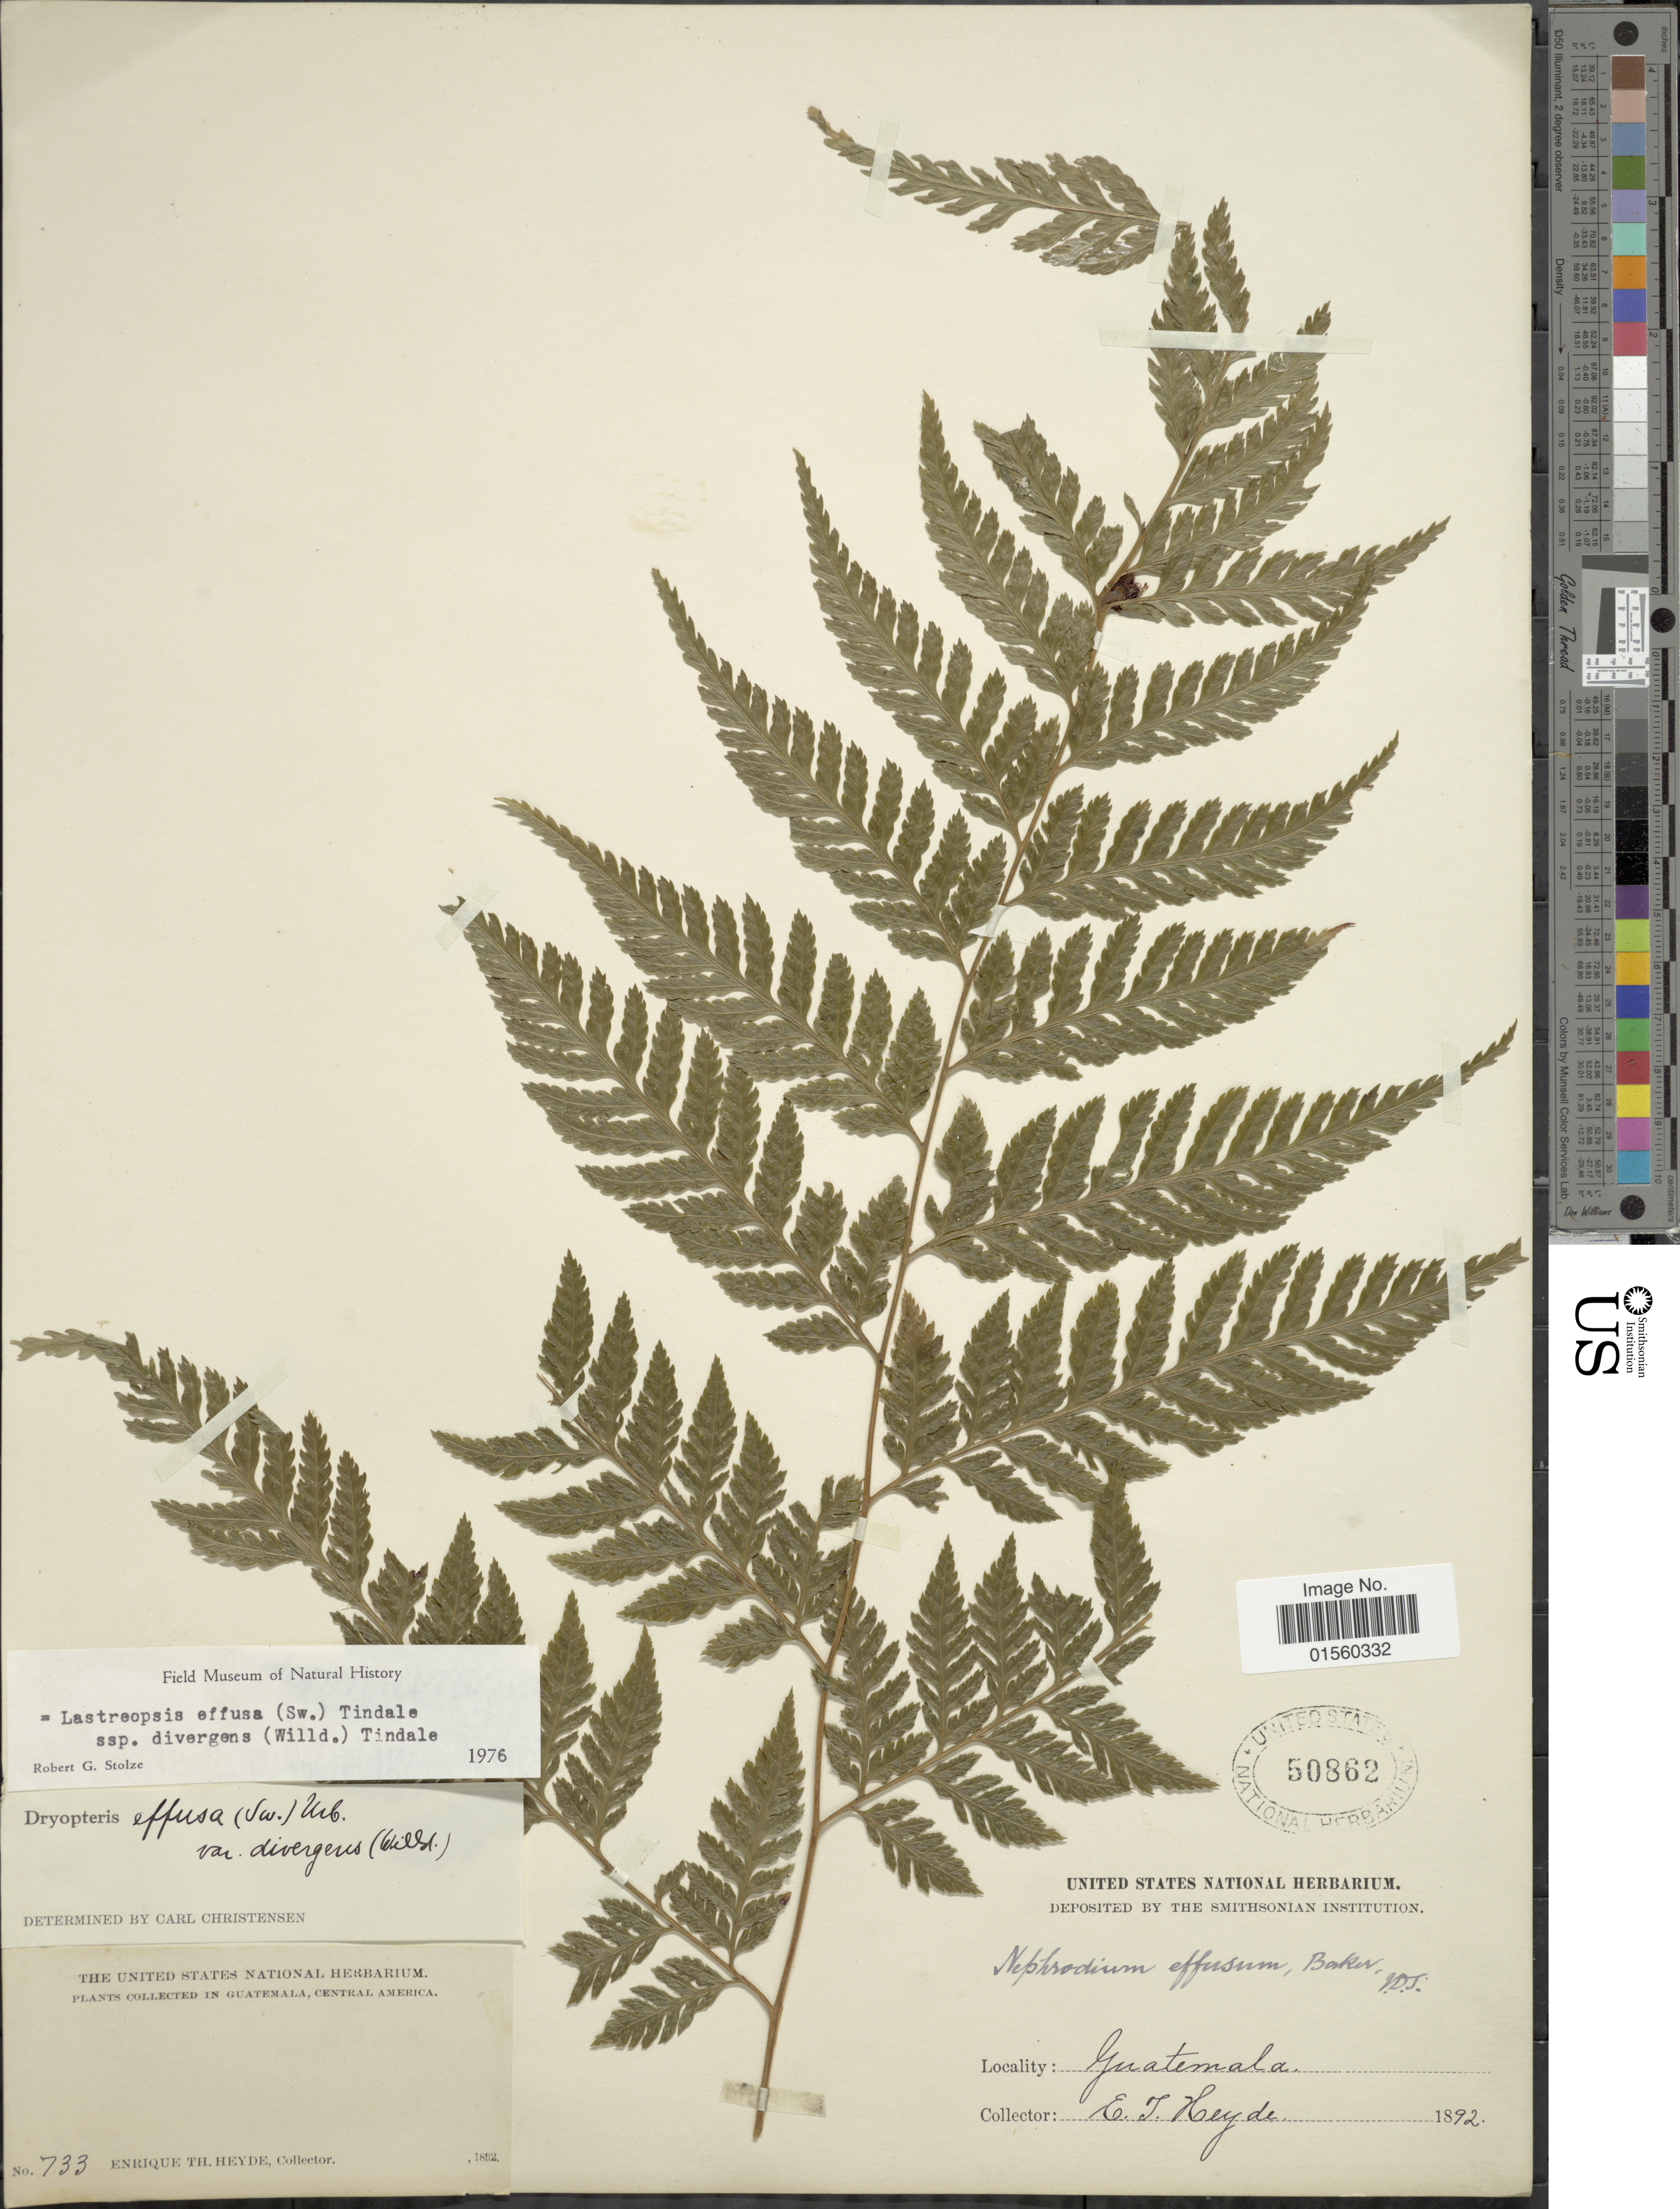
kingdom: Plantae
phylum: Tracheophyta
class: Polypodiopsida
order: Polypodiales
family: Dryopteridaceae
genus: Parapolystichum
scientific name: Parapolystichum effusum var. effusum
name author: (Sw.) Ching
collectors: E. T. Heyde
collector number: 733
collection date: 1892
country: Guatemala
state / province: Guatemala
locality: Guatemala, Central America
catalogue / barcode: US 50862